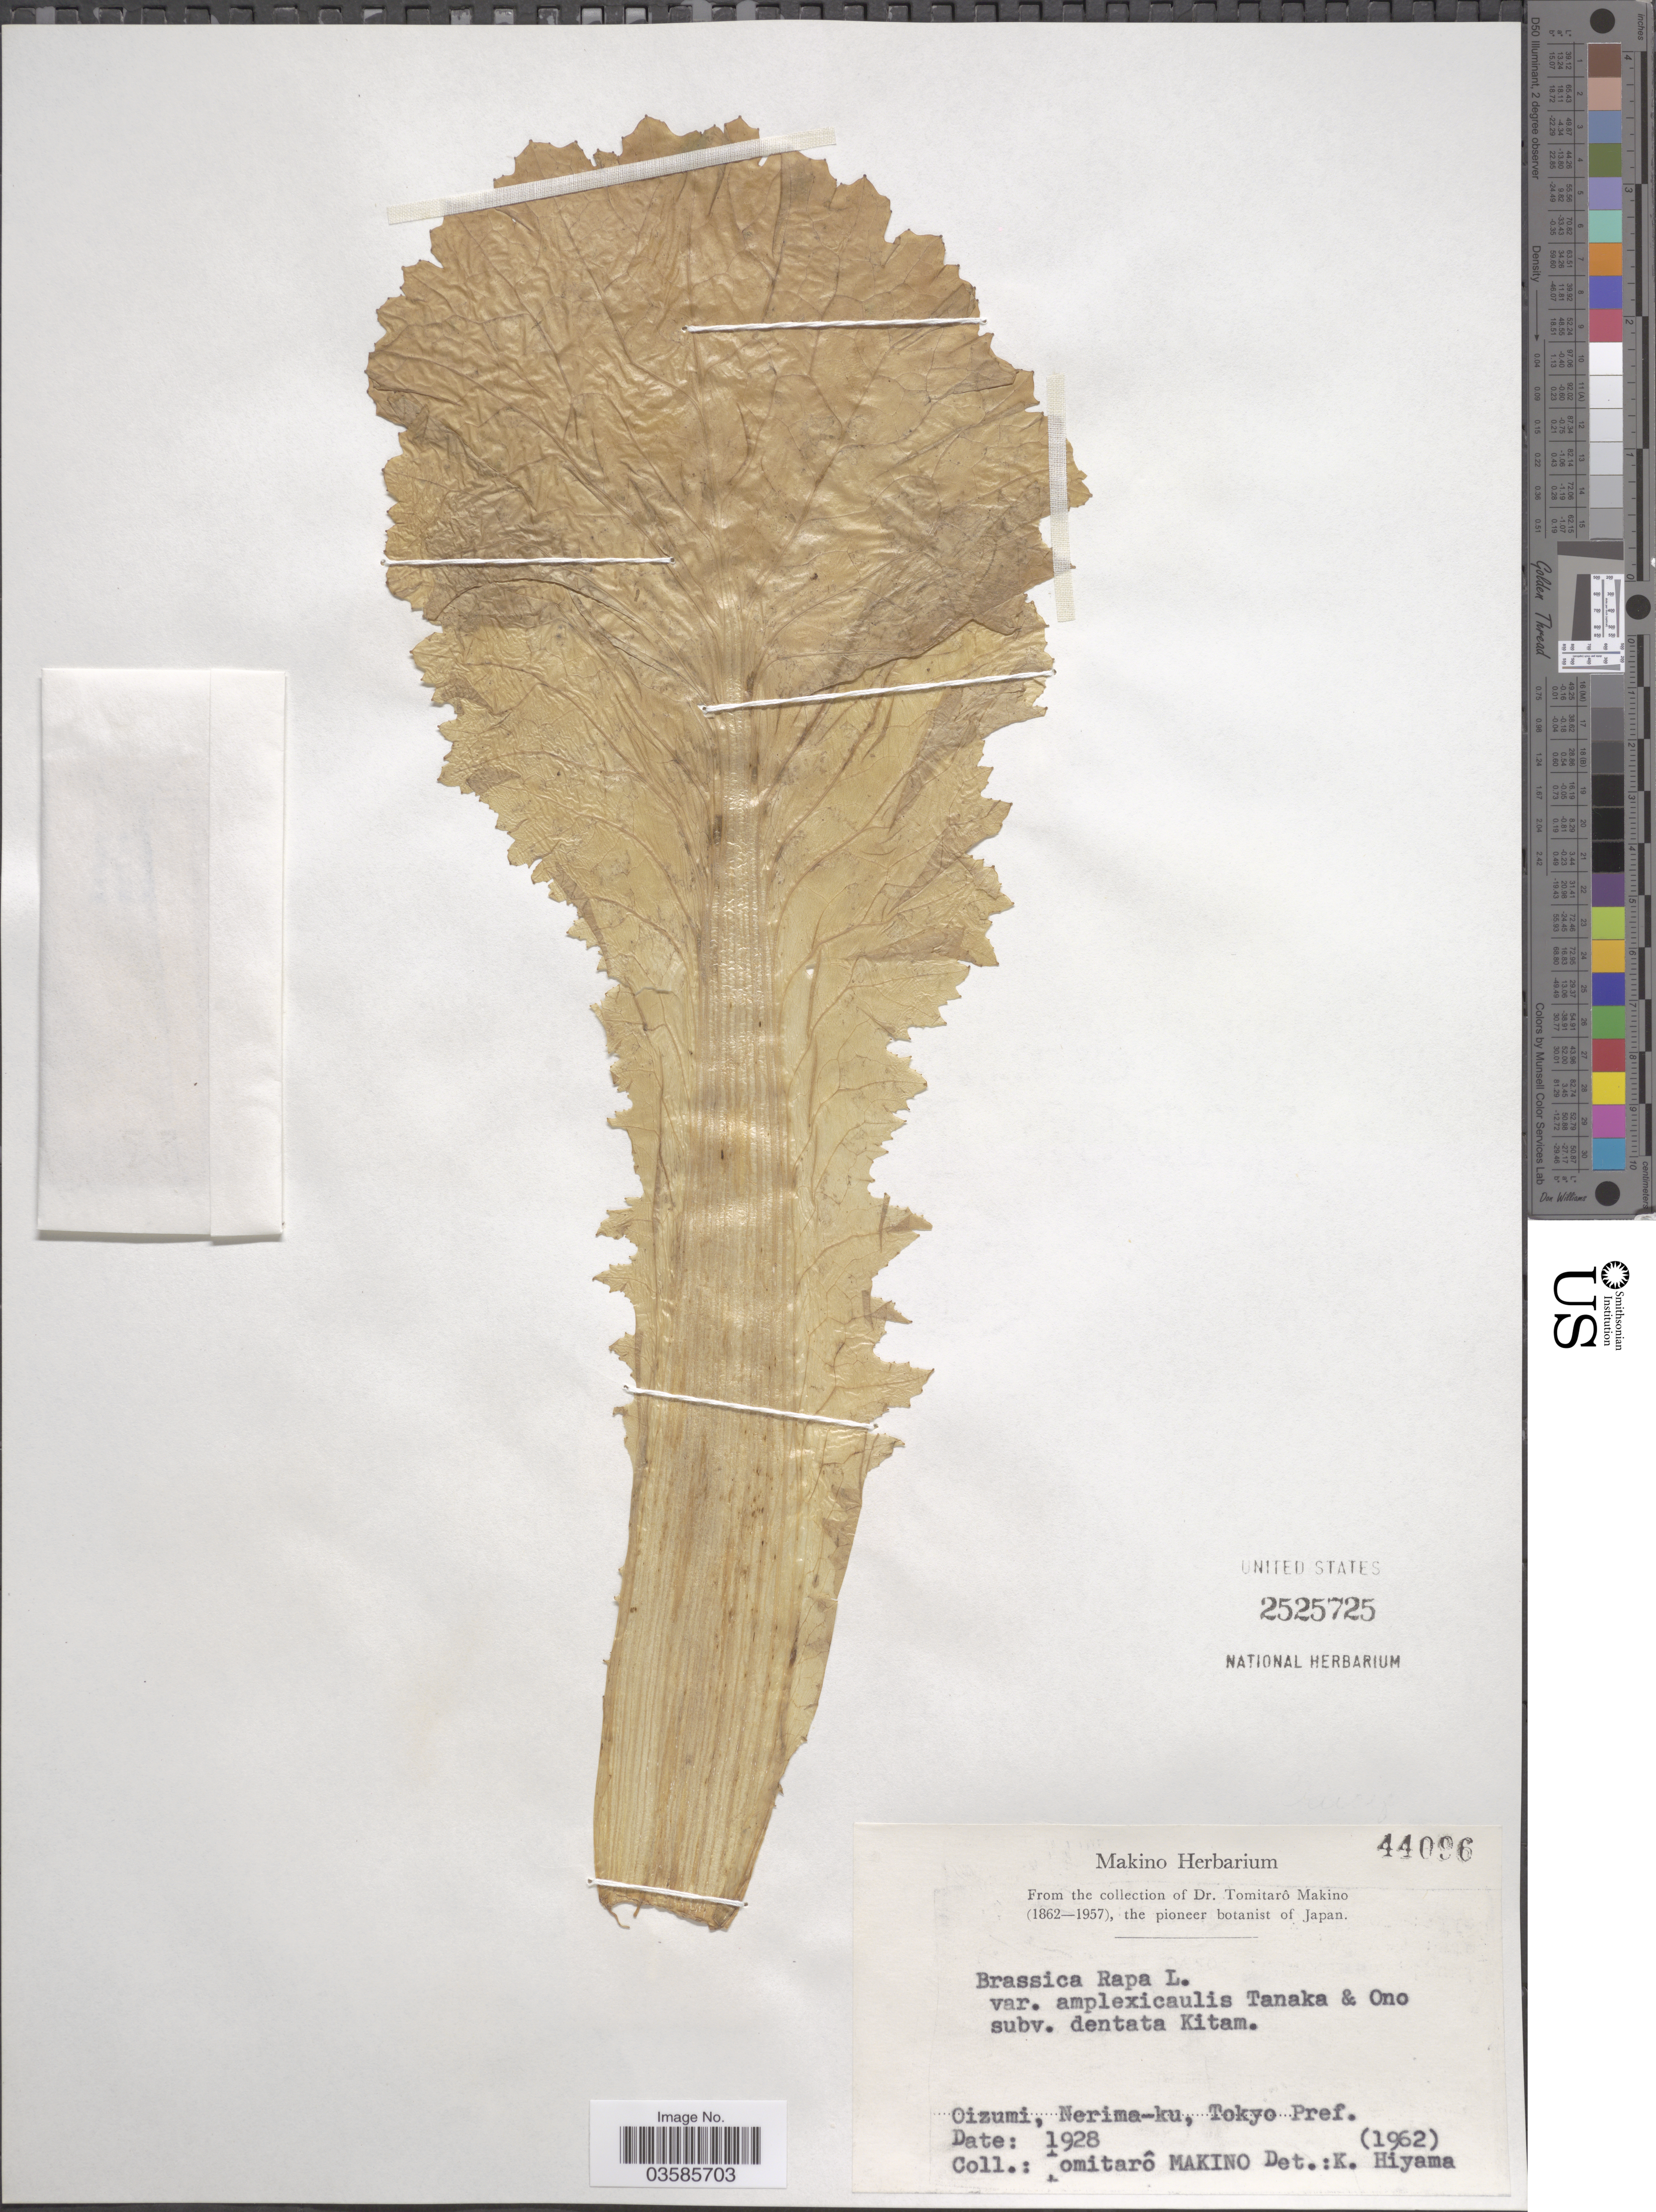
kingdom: Plantae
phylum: Tracheophyta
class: Magnoliopsida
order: Brassicales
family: Brassicaceae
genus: Brassica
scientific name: Brassica rapa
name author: L.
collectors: T. Makino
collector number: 44096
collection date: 1928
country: Japan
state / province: Tokyo, Federal City of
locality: Oizumi, Nerima-ku, Tokyo Pref.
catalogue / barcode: US 2525725